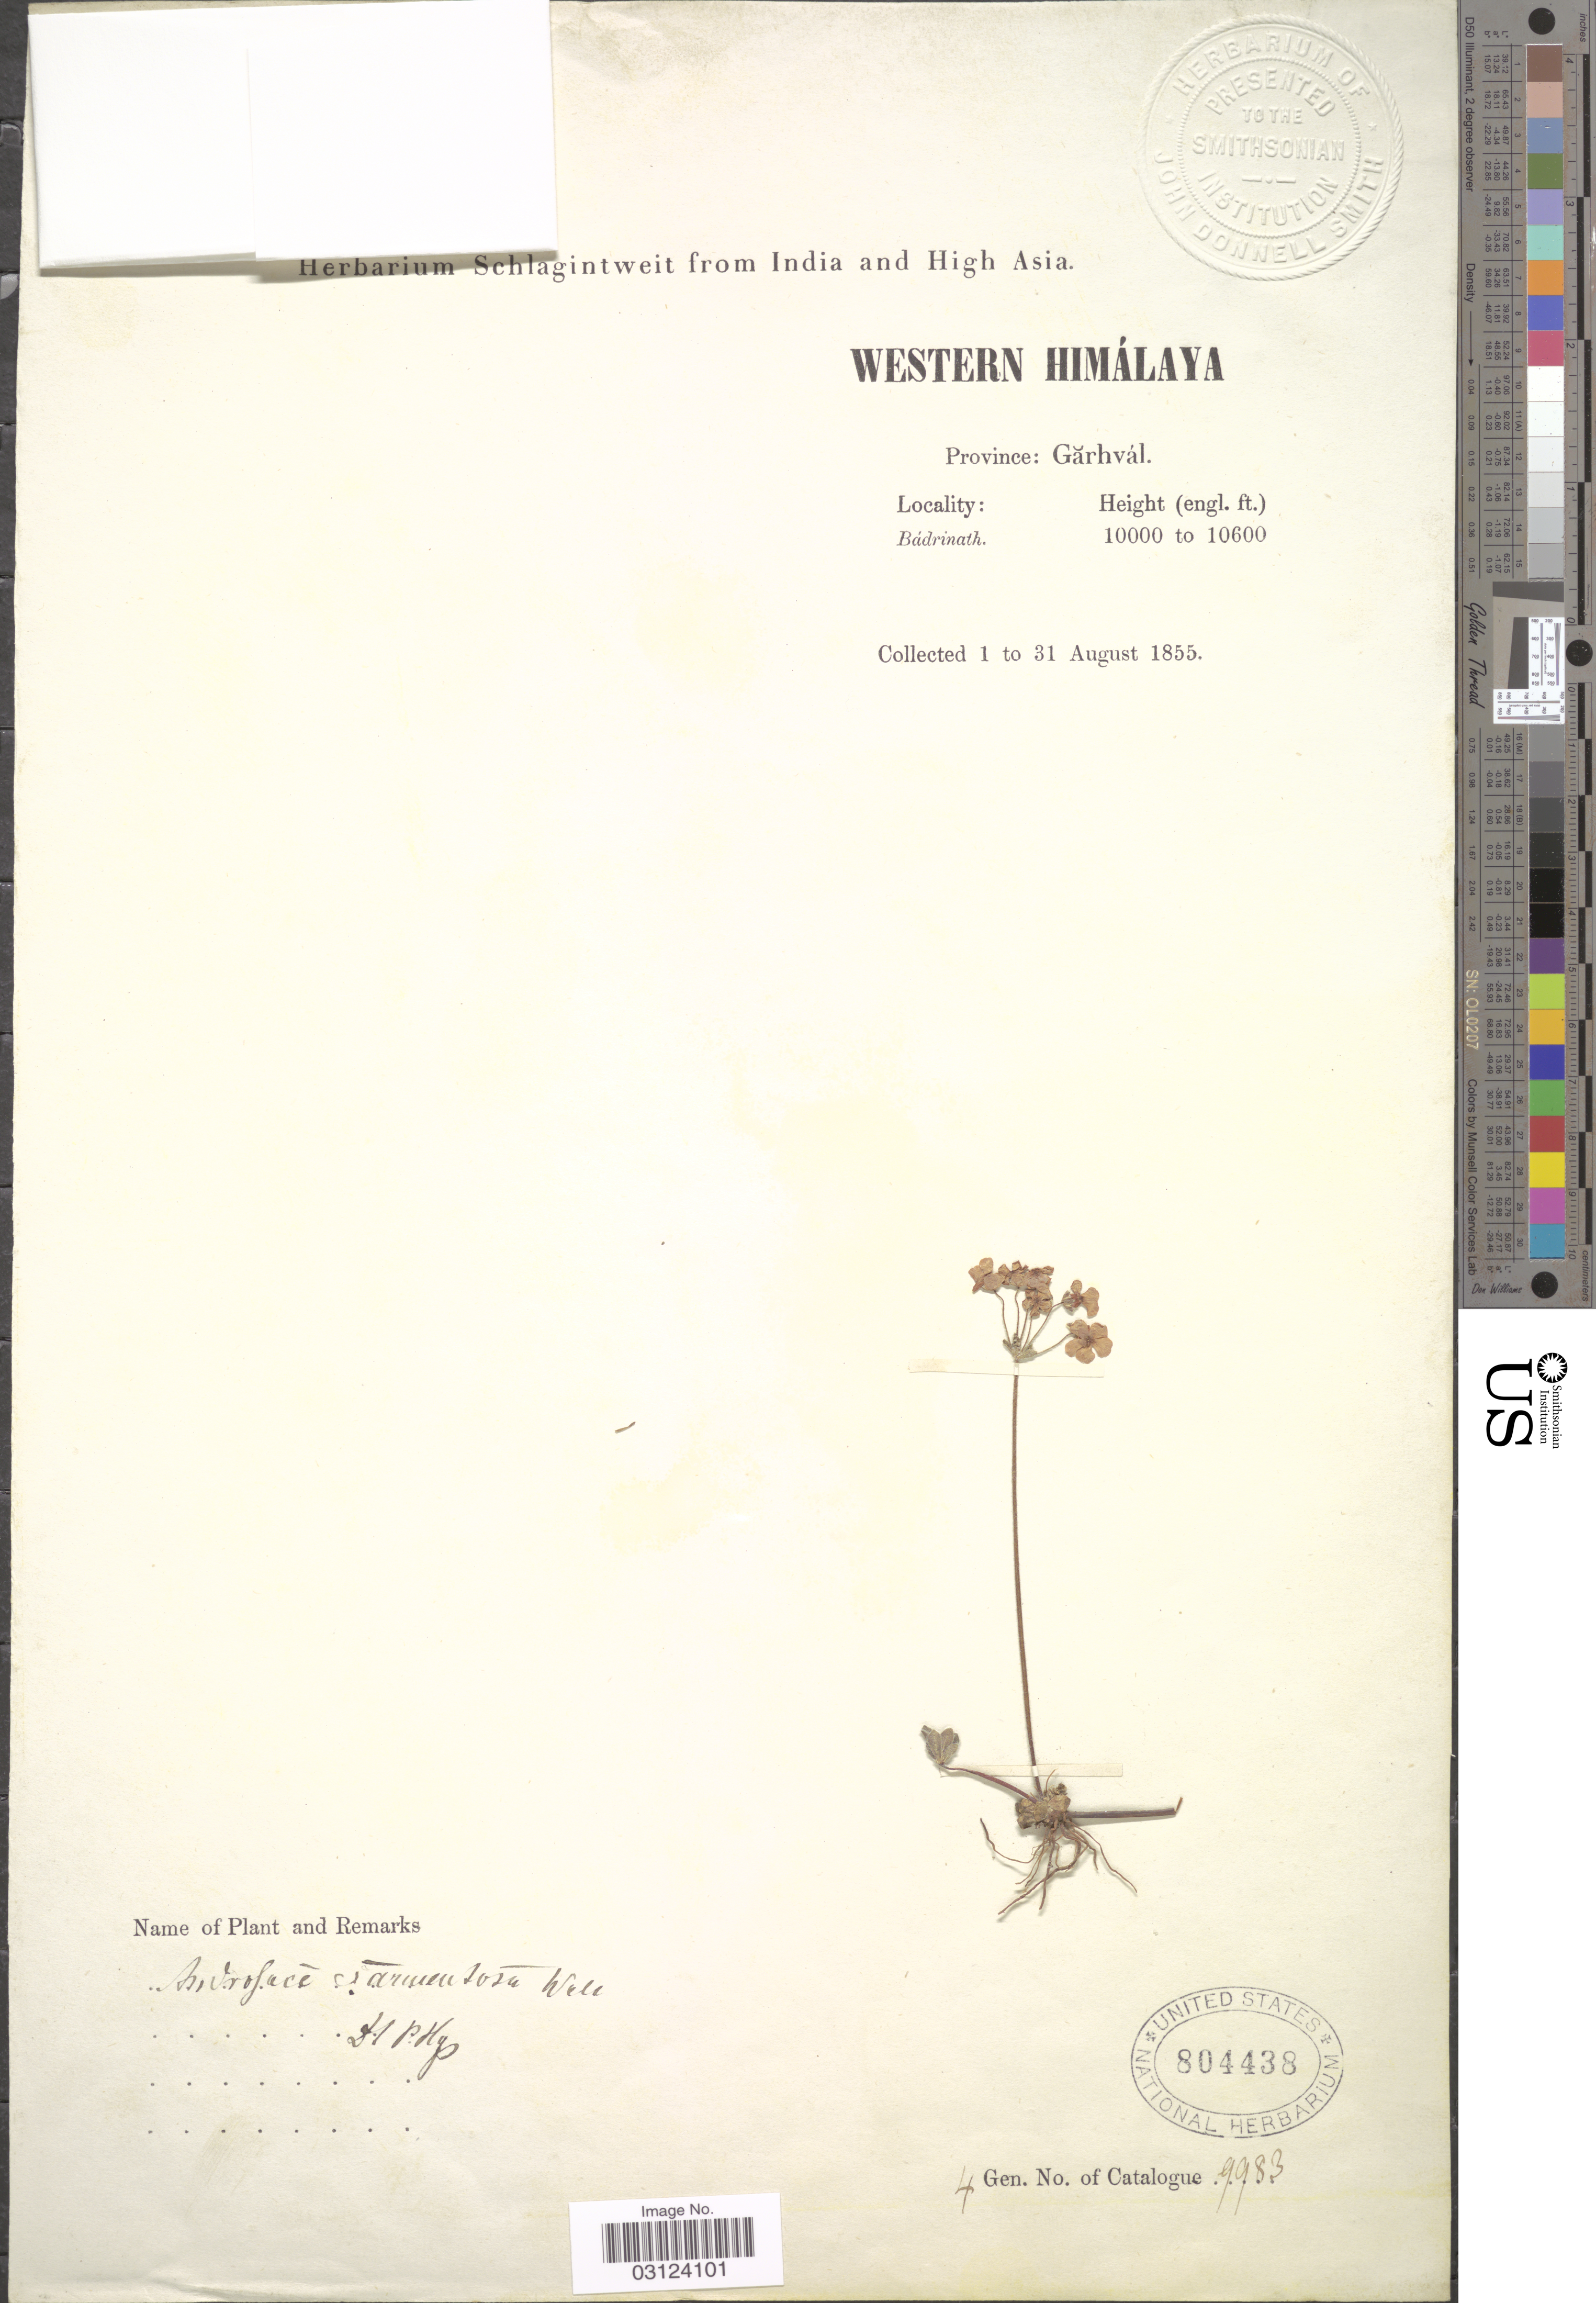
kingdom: Plantae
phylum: Tracheophyta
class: Magnoliopsida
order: Ericales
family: Primulaceae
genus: Androsace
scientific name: Androsace sarmentosa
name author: Wall.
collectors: Schlagintweit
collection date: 1855-08-01/1855-08-31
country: India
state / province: Uttarakhand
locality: Western Himalaya, Province: Garhvál, Bádrinath.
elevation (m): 3048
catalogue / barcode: US 804438